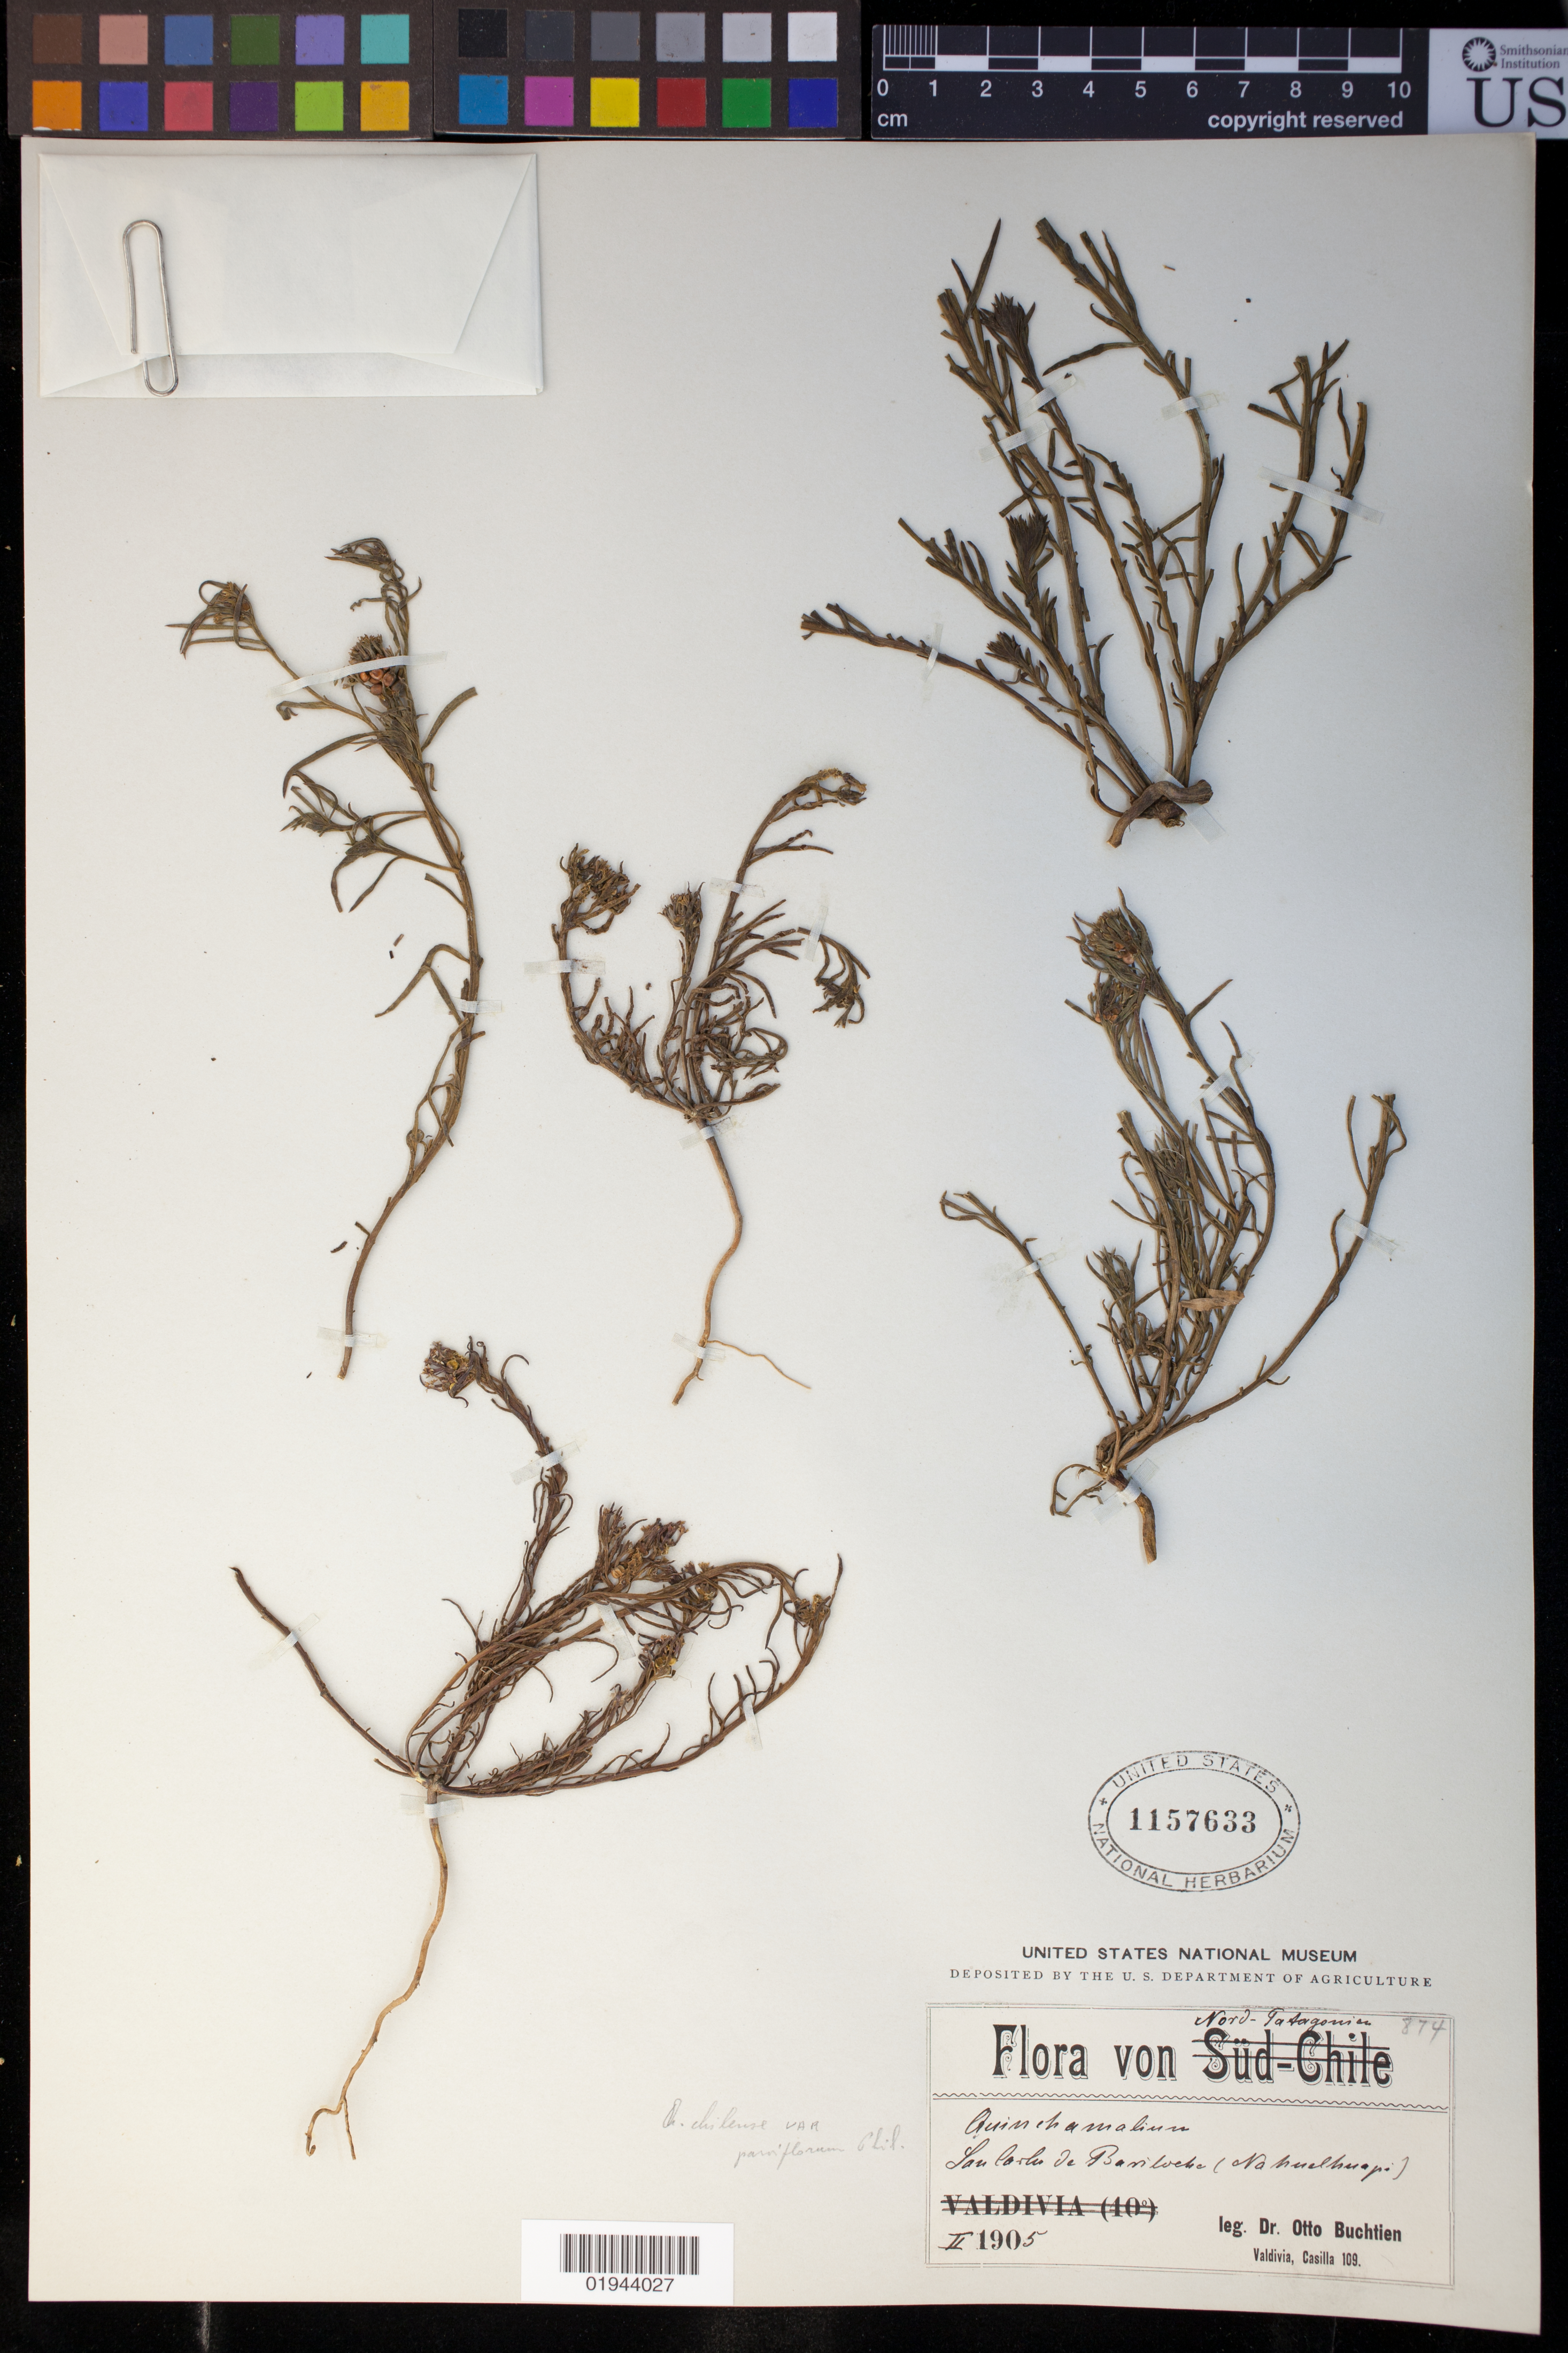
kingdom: Plantae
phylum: Tracheophyta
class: Magnoliopsida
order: Santalales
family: Schoepfiaceae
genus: Quinchamalium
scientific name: Quinchamalium parviflorum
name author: Phil.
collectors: O. Buchtien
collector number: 874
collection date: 1905-02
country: Argentina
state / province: Rio Negro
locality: San Carlos de Bariloche (Nahuelhuapi)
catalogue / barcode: US 1157633